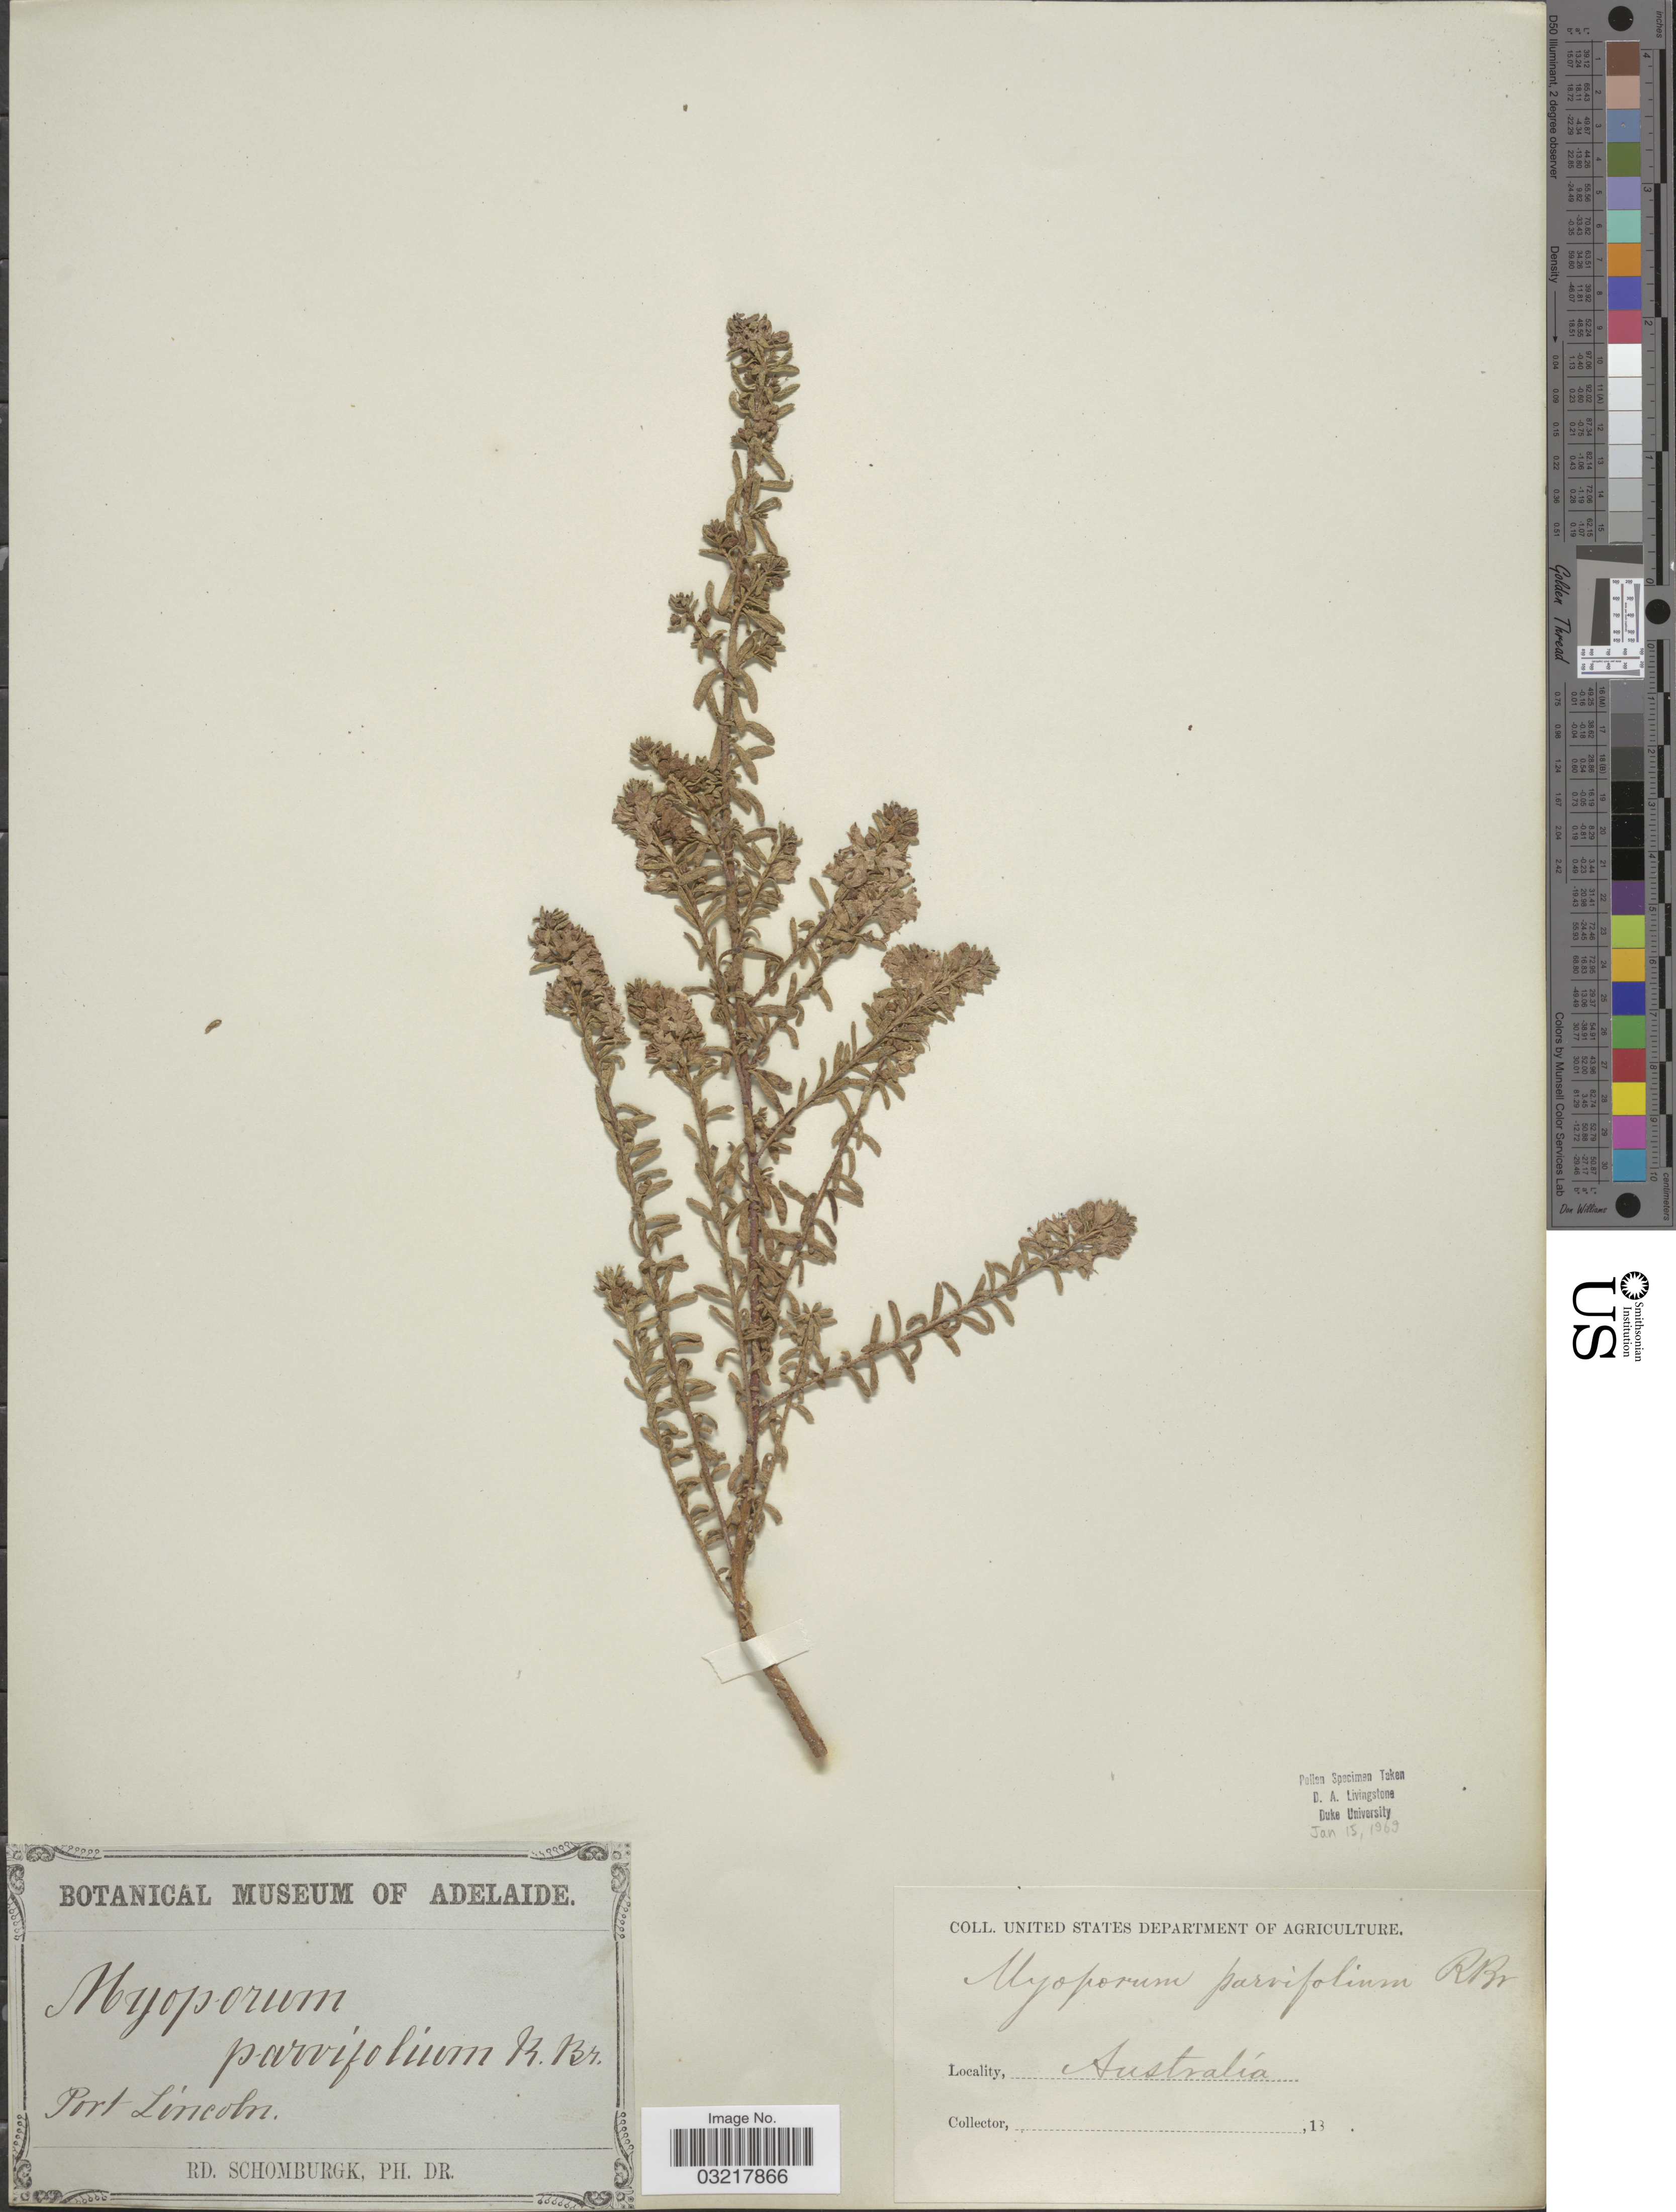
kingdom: Plantae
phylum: Tracheophyta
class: Magnoliopsida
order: Lamiales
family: Scrophulariaceae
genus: Myoporum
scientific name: Myoporum parvifolium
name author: R. Br.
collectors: M. R. Schomburgk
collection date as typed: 18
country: Australia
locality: Port Lincoln.